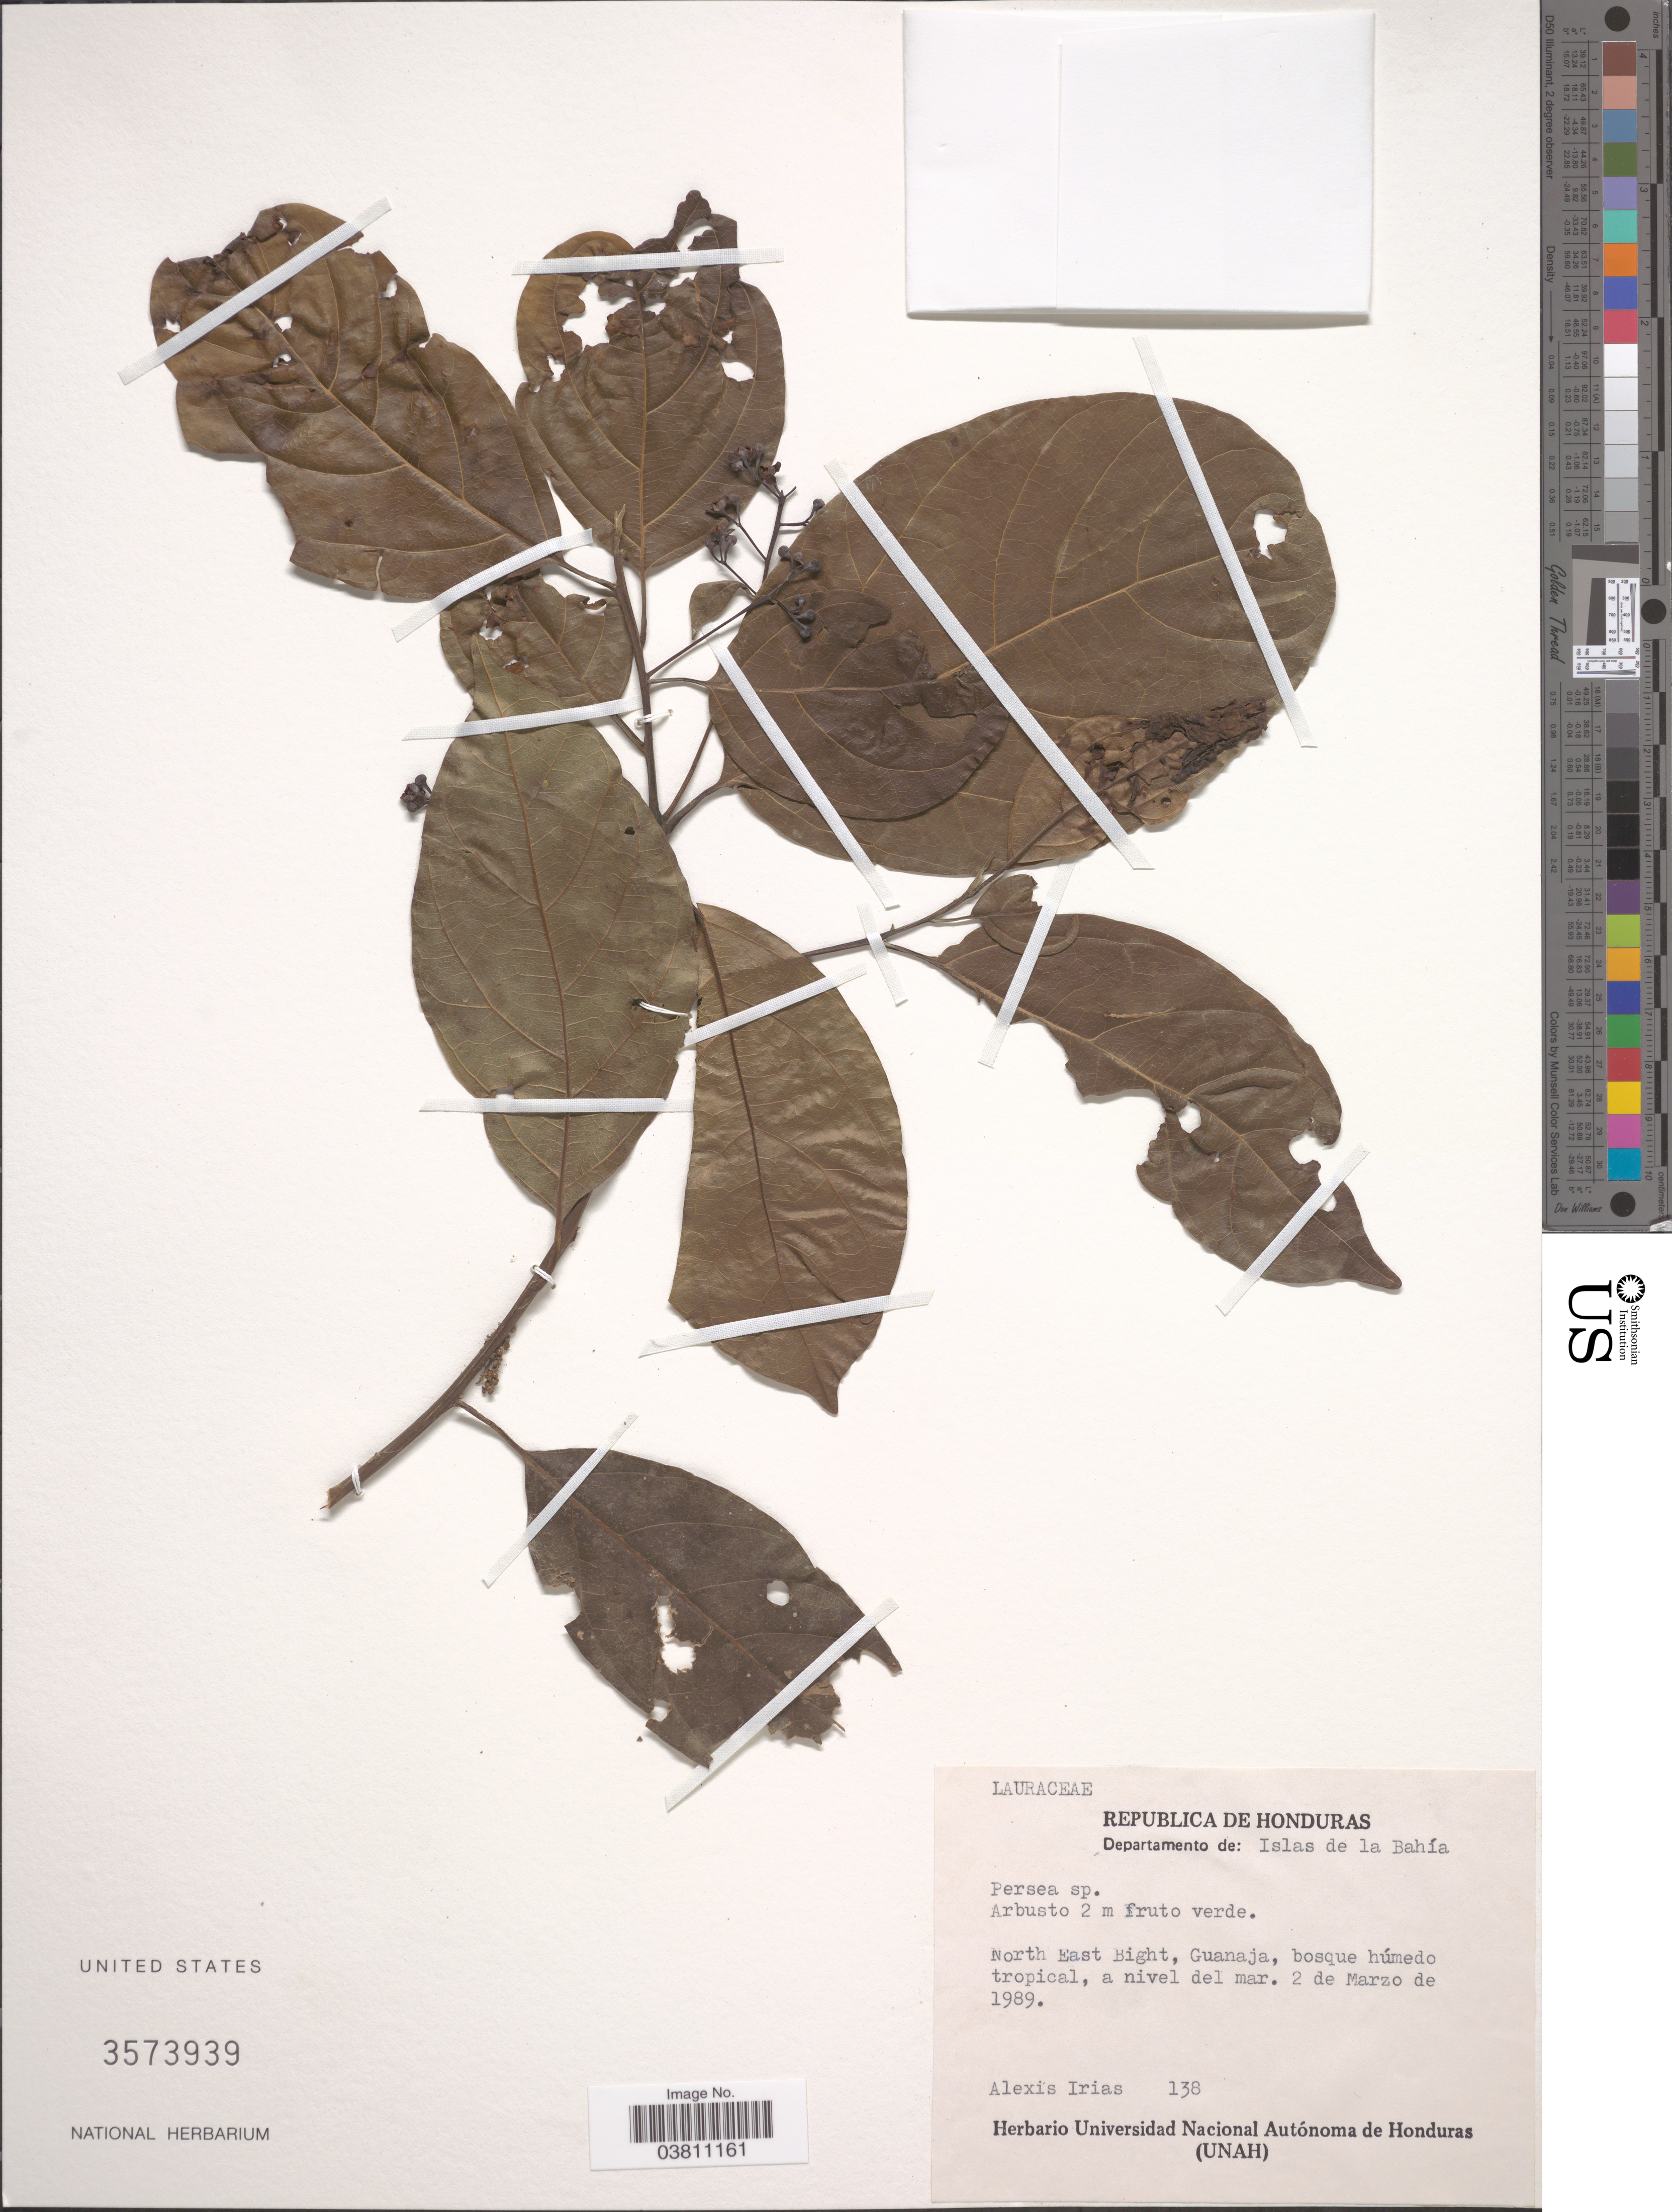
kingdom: Plantae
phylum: Tracheophyta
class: Magnoliopsida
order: Laurales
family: Lauraceae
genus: Persea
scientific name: Persea sp.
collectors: A. Irias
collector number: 138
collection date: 1989-03-02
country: Honduras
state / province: Islas de la Bahía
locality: Republica de Honduras. Departamento de: Islas de la Bahía. North East Bight, Guanaja.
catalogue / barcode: US 3573939